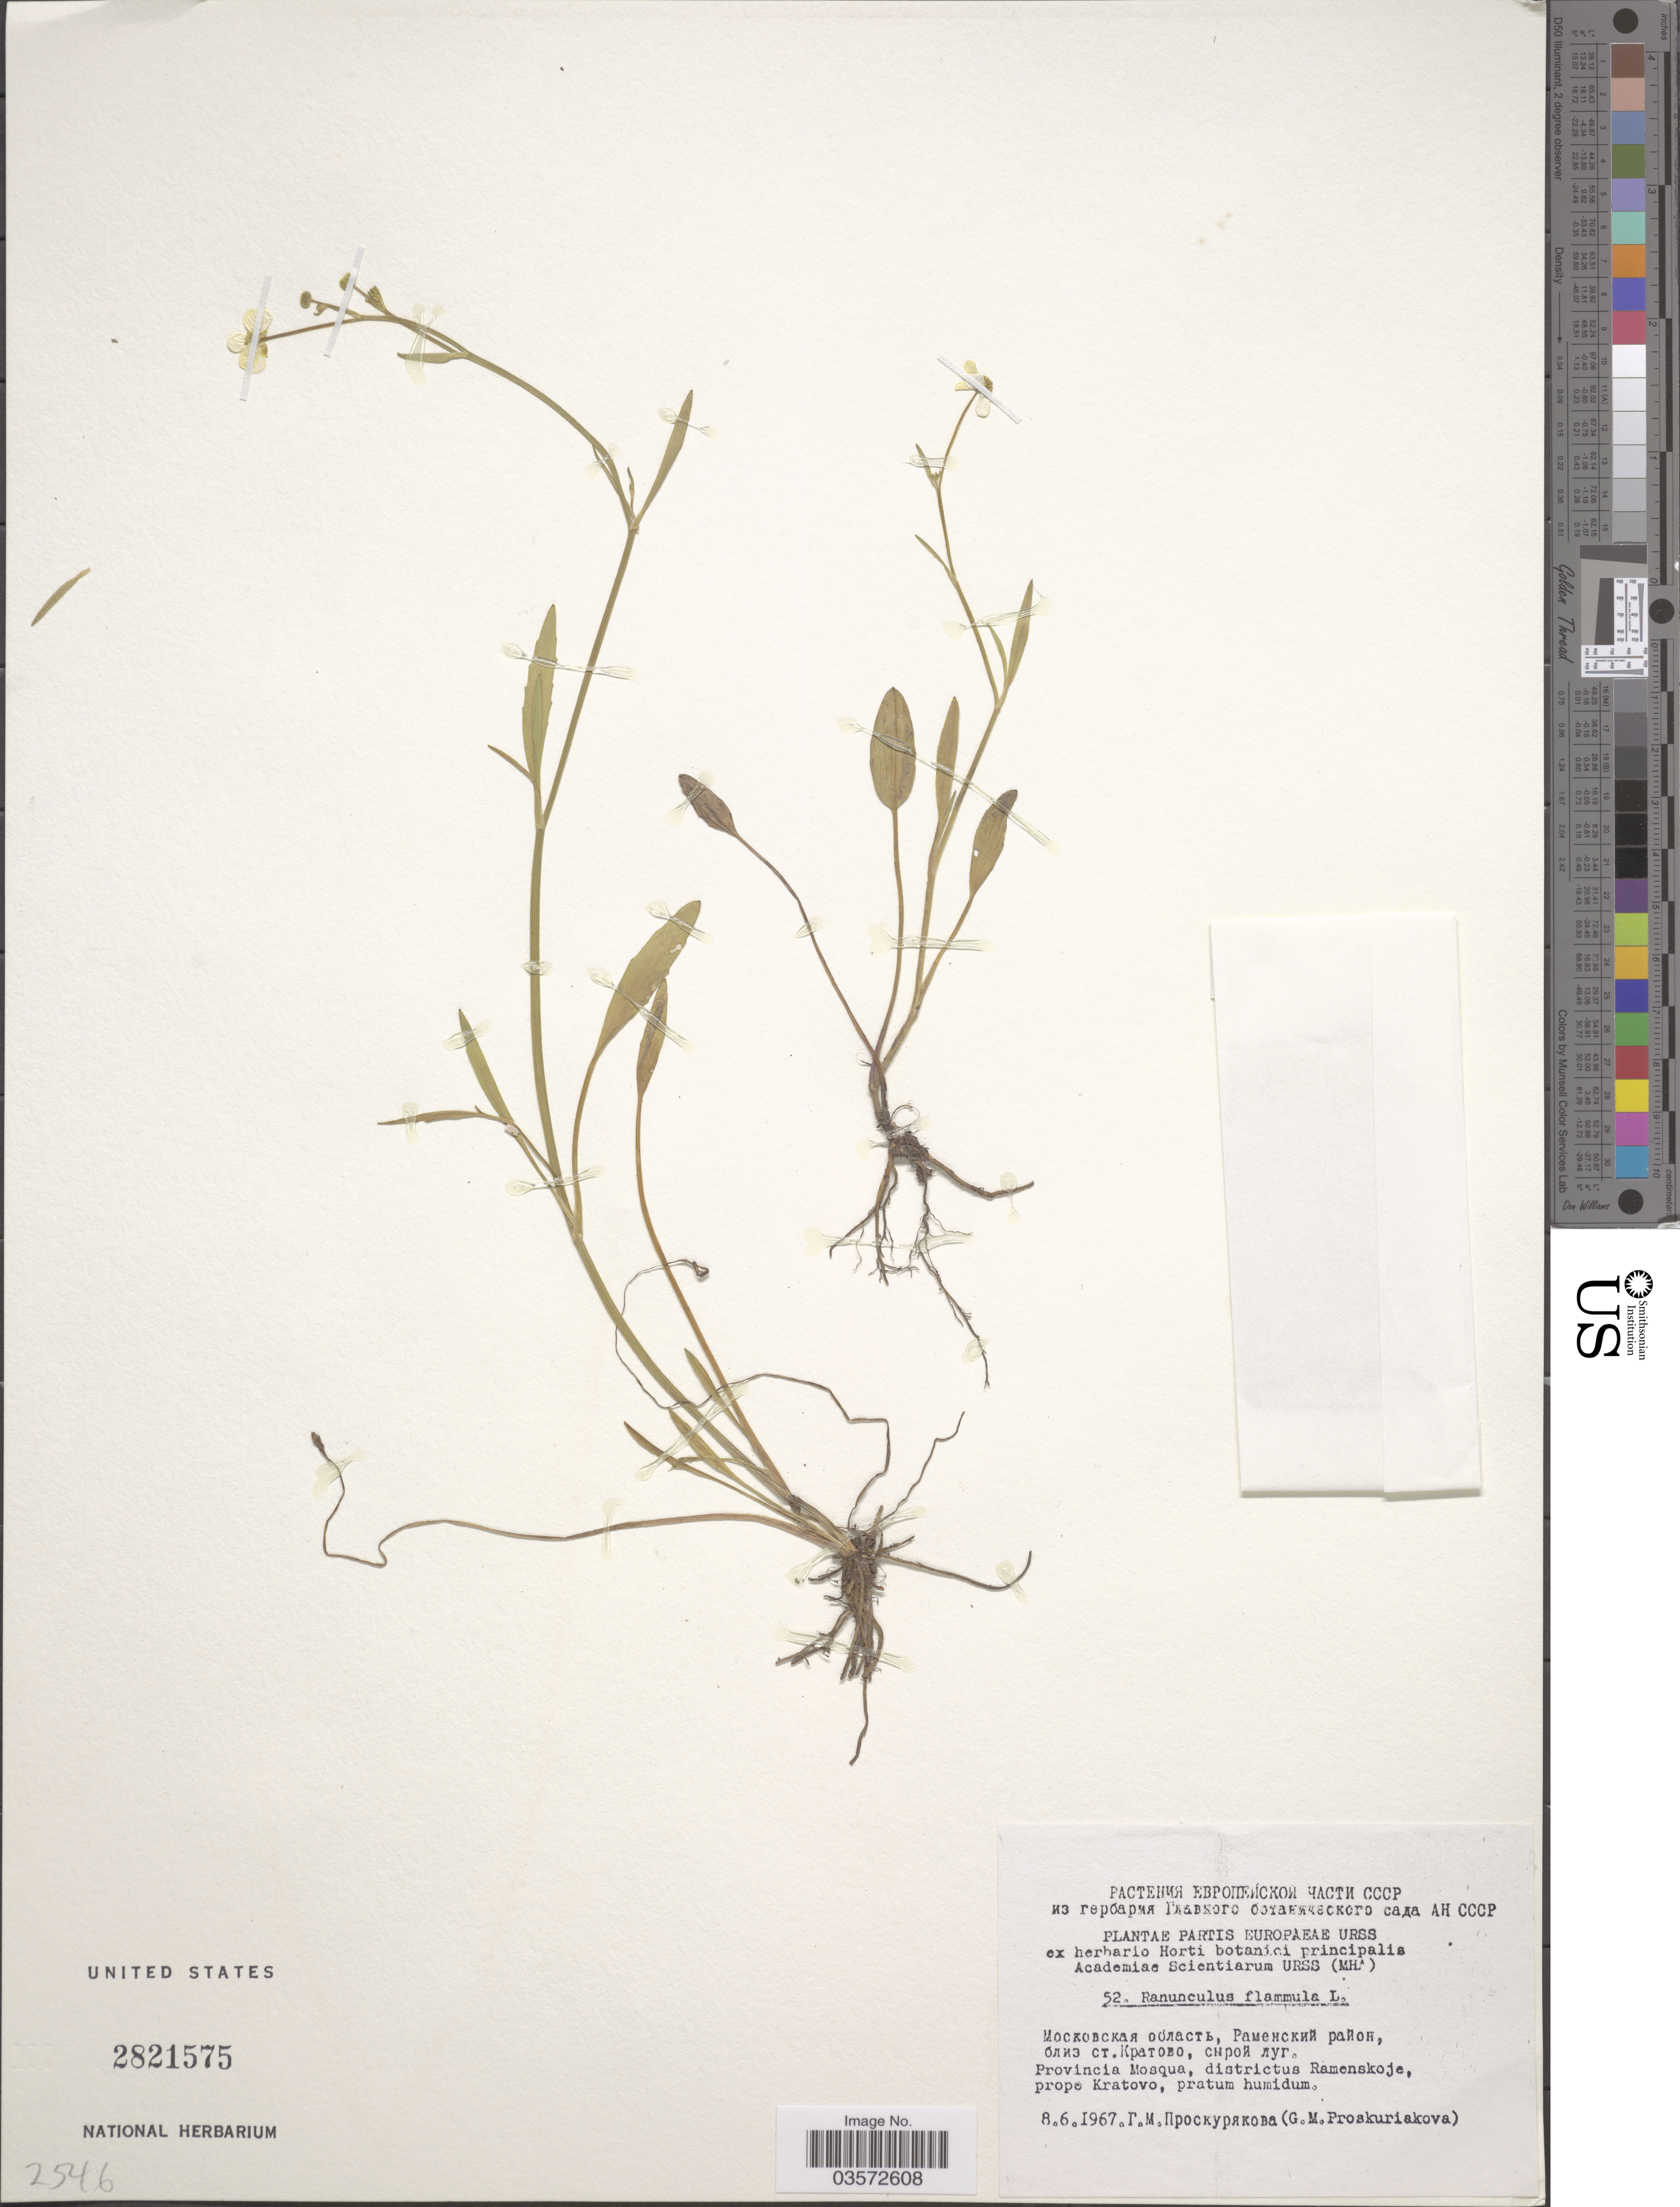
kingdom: Plantae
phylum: Tracheophyta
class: Magnoliopsida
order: Ranunculales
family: Ranunculaceae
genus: Ranunculus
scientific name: Ranunculus flammula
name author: L.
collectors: G. Proskuriakova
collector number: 52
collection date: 1967-06-08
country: Russian Federation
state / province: Moscow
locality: Provincia Mosqua, districtus Ramenskoje, prope Kratovo.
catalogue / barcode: US 2821575